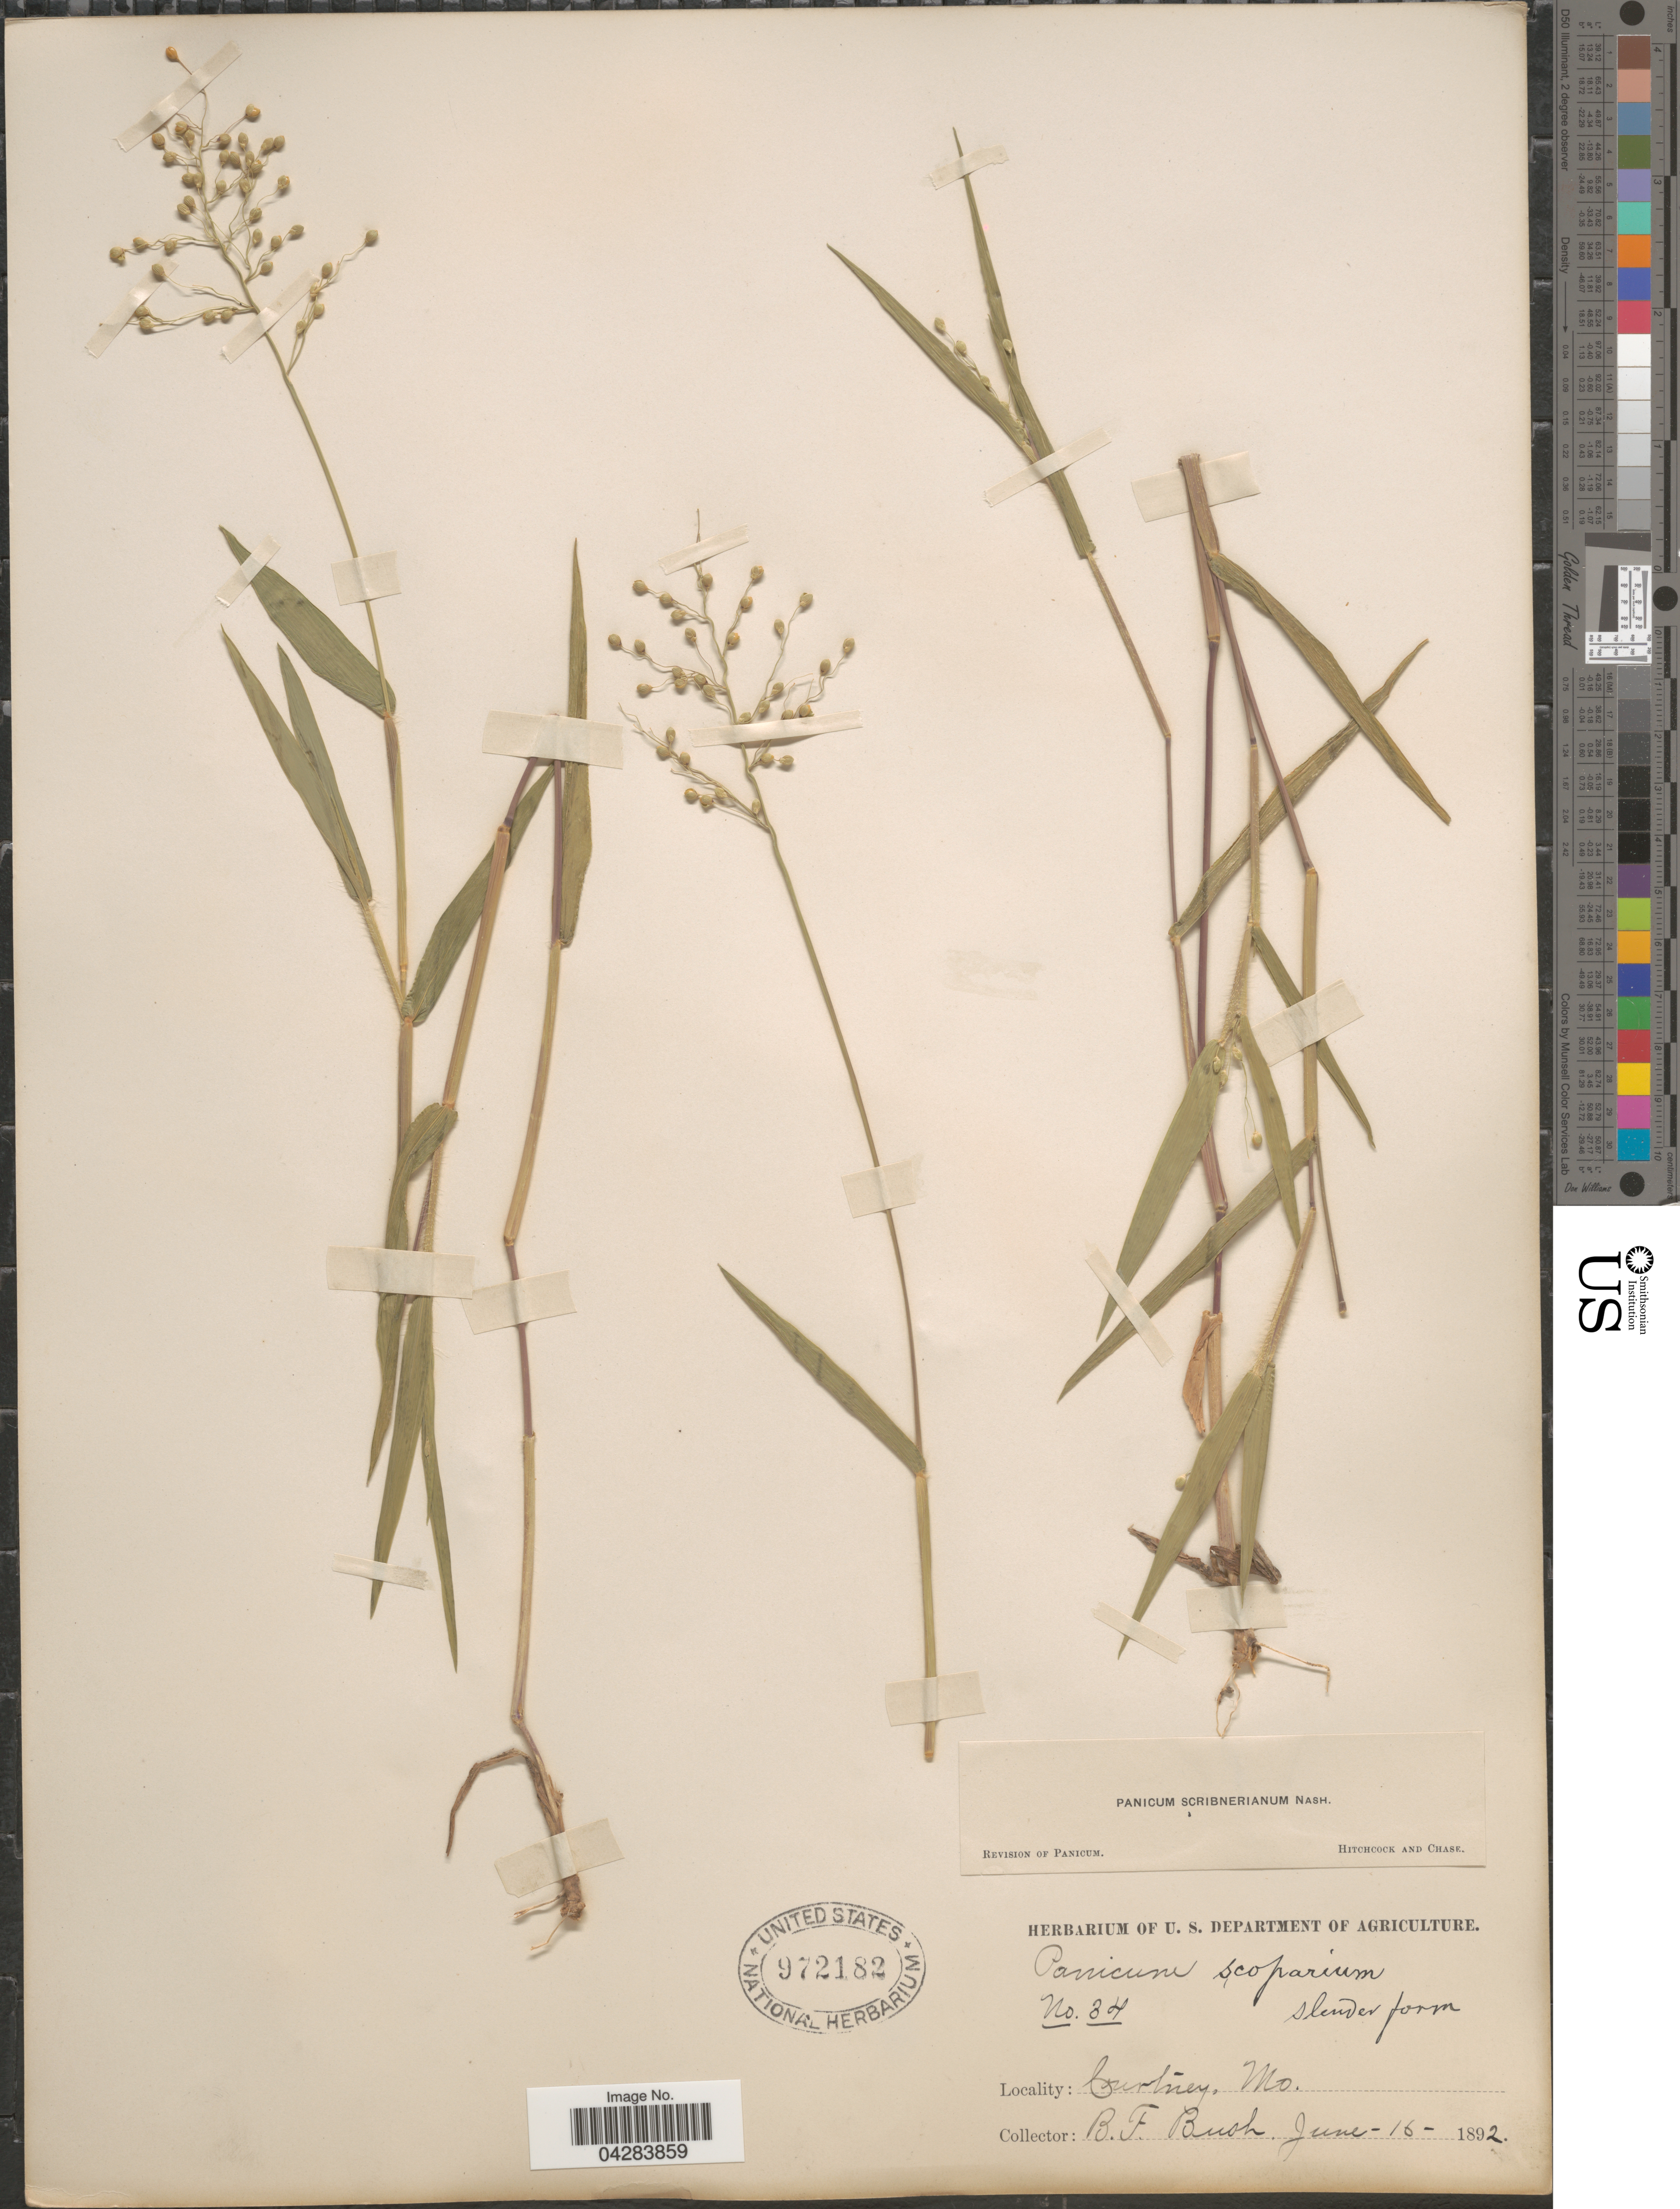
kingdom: Plantae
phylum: Tracheophyta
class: Liliopsida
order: Poales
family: Poaceae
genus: Dichanthelium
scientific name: Dichanthelium oligosanthes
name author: (Schult.) Gould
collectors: B. F. Bush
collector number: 34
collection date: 1892-06-16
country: United States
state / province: Missouri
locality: Courtney.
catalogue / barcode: US 972182